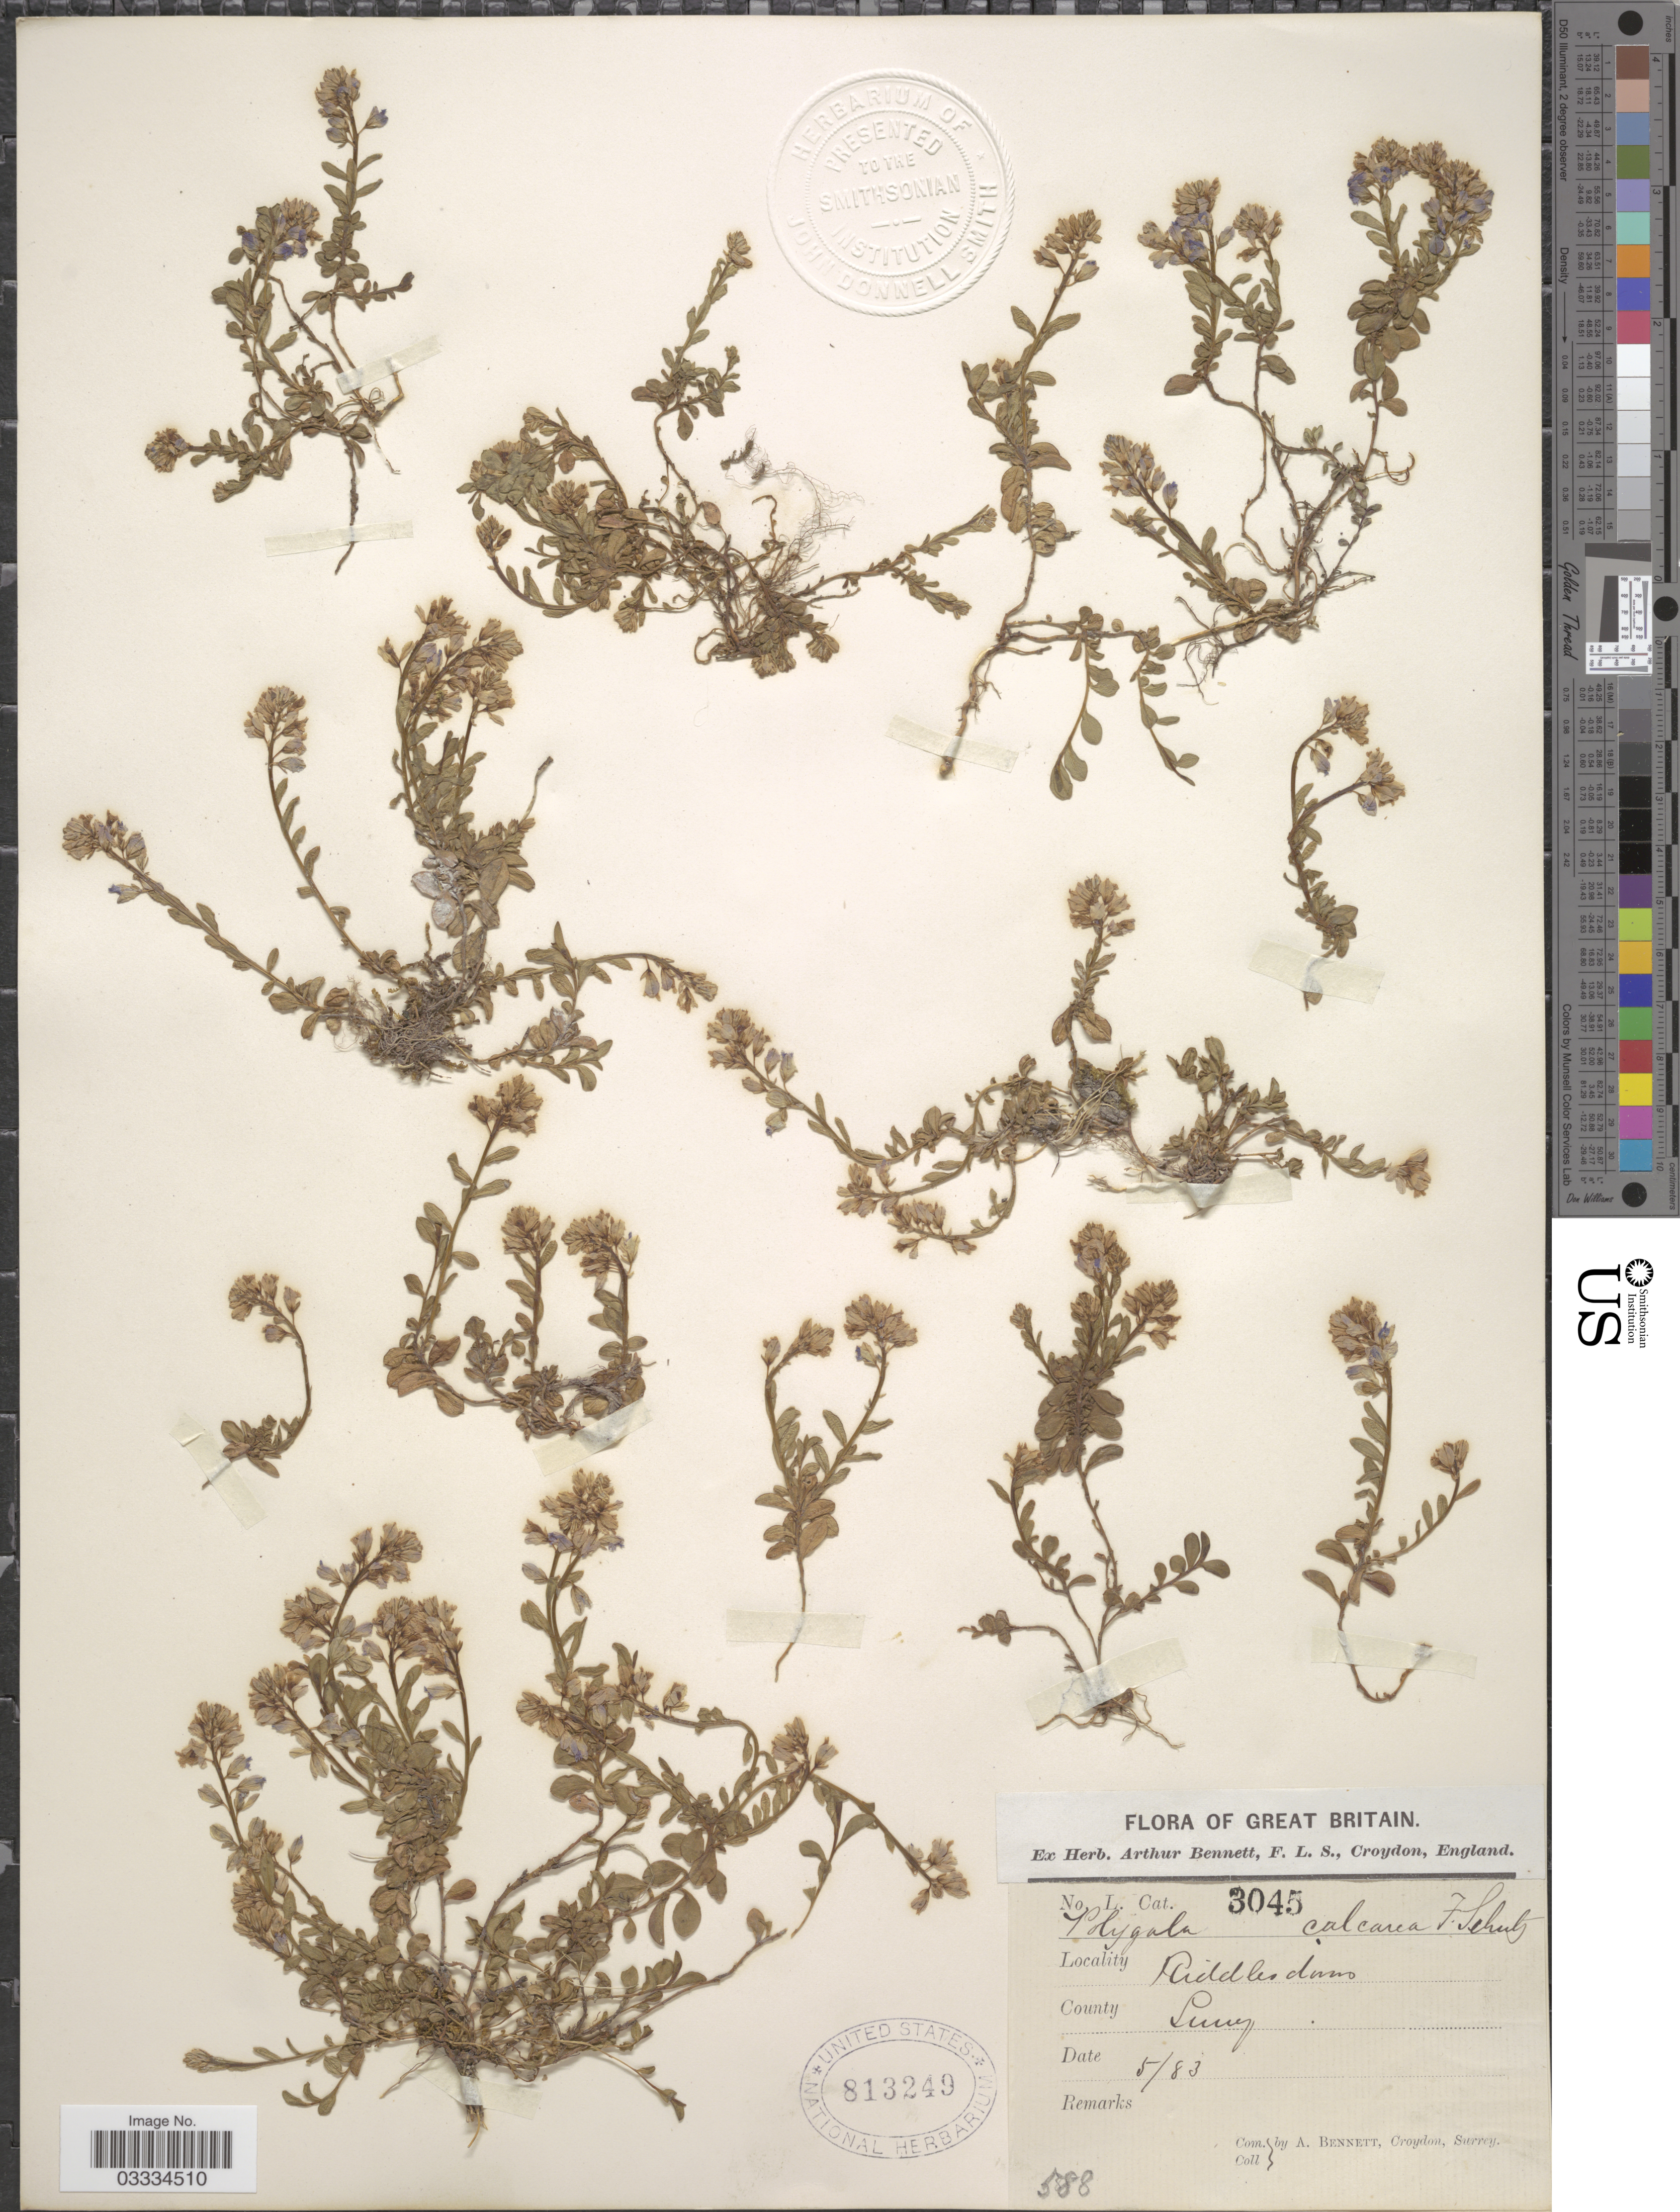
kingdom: Plantae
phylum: Tracheophyta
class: Magnoliopsida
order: Fabales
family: Polygalaceae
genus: Polygala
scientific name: Polygala calcarea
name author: F.W. Schultz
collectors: A. Bennett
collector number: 3045?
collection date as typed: Transcribed d/m/y: /5/83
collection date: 1883-05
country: United Kingdom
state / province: England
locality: Riddlesdown. County Surrey.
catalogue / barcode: US 813249